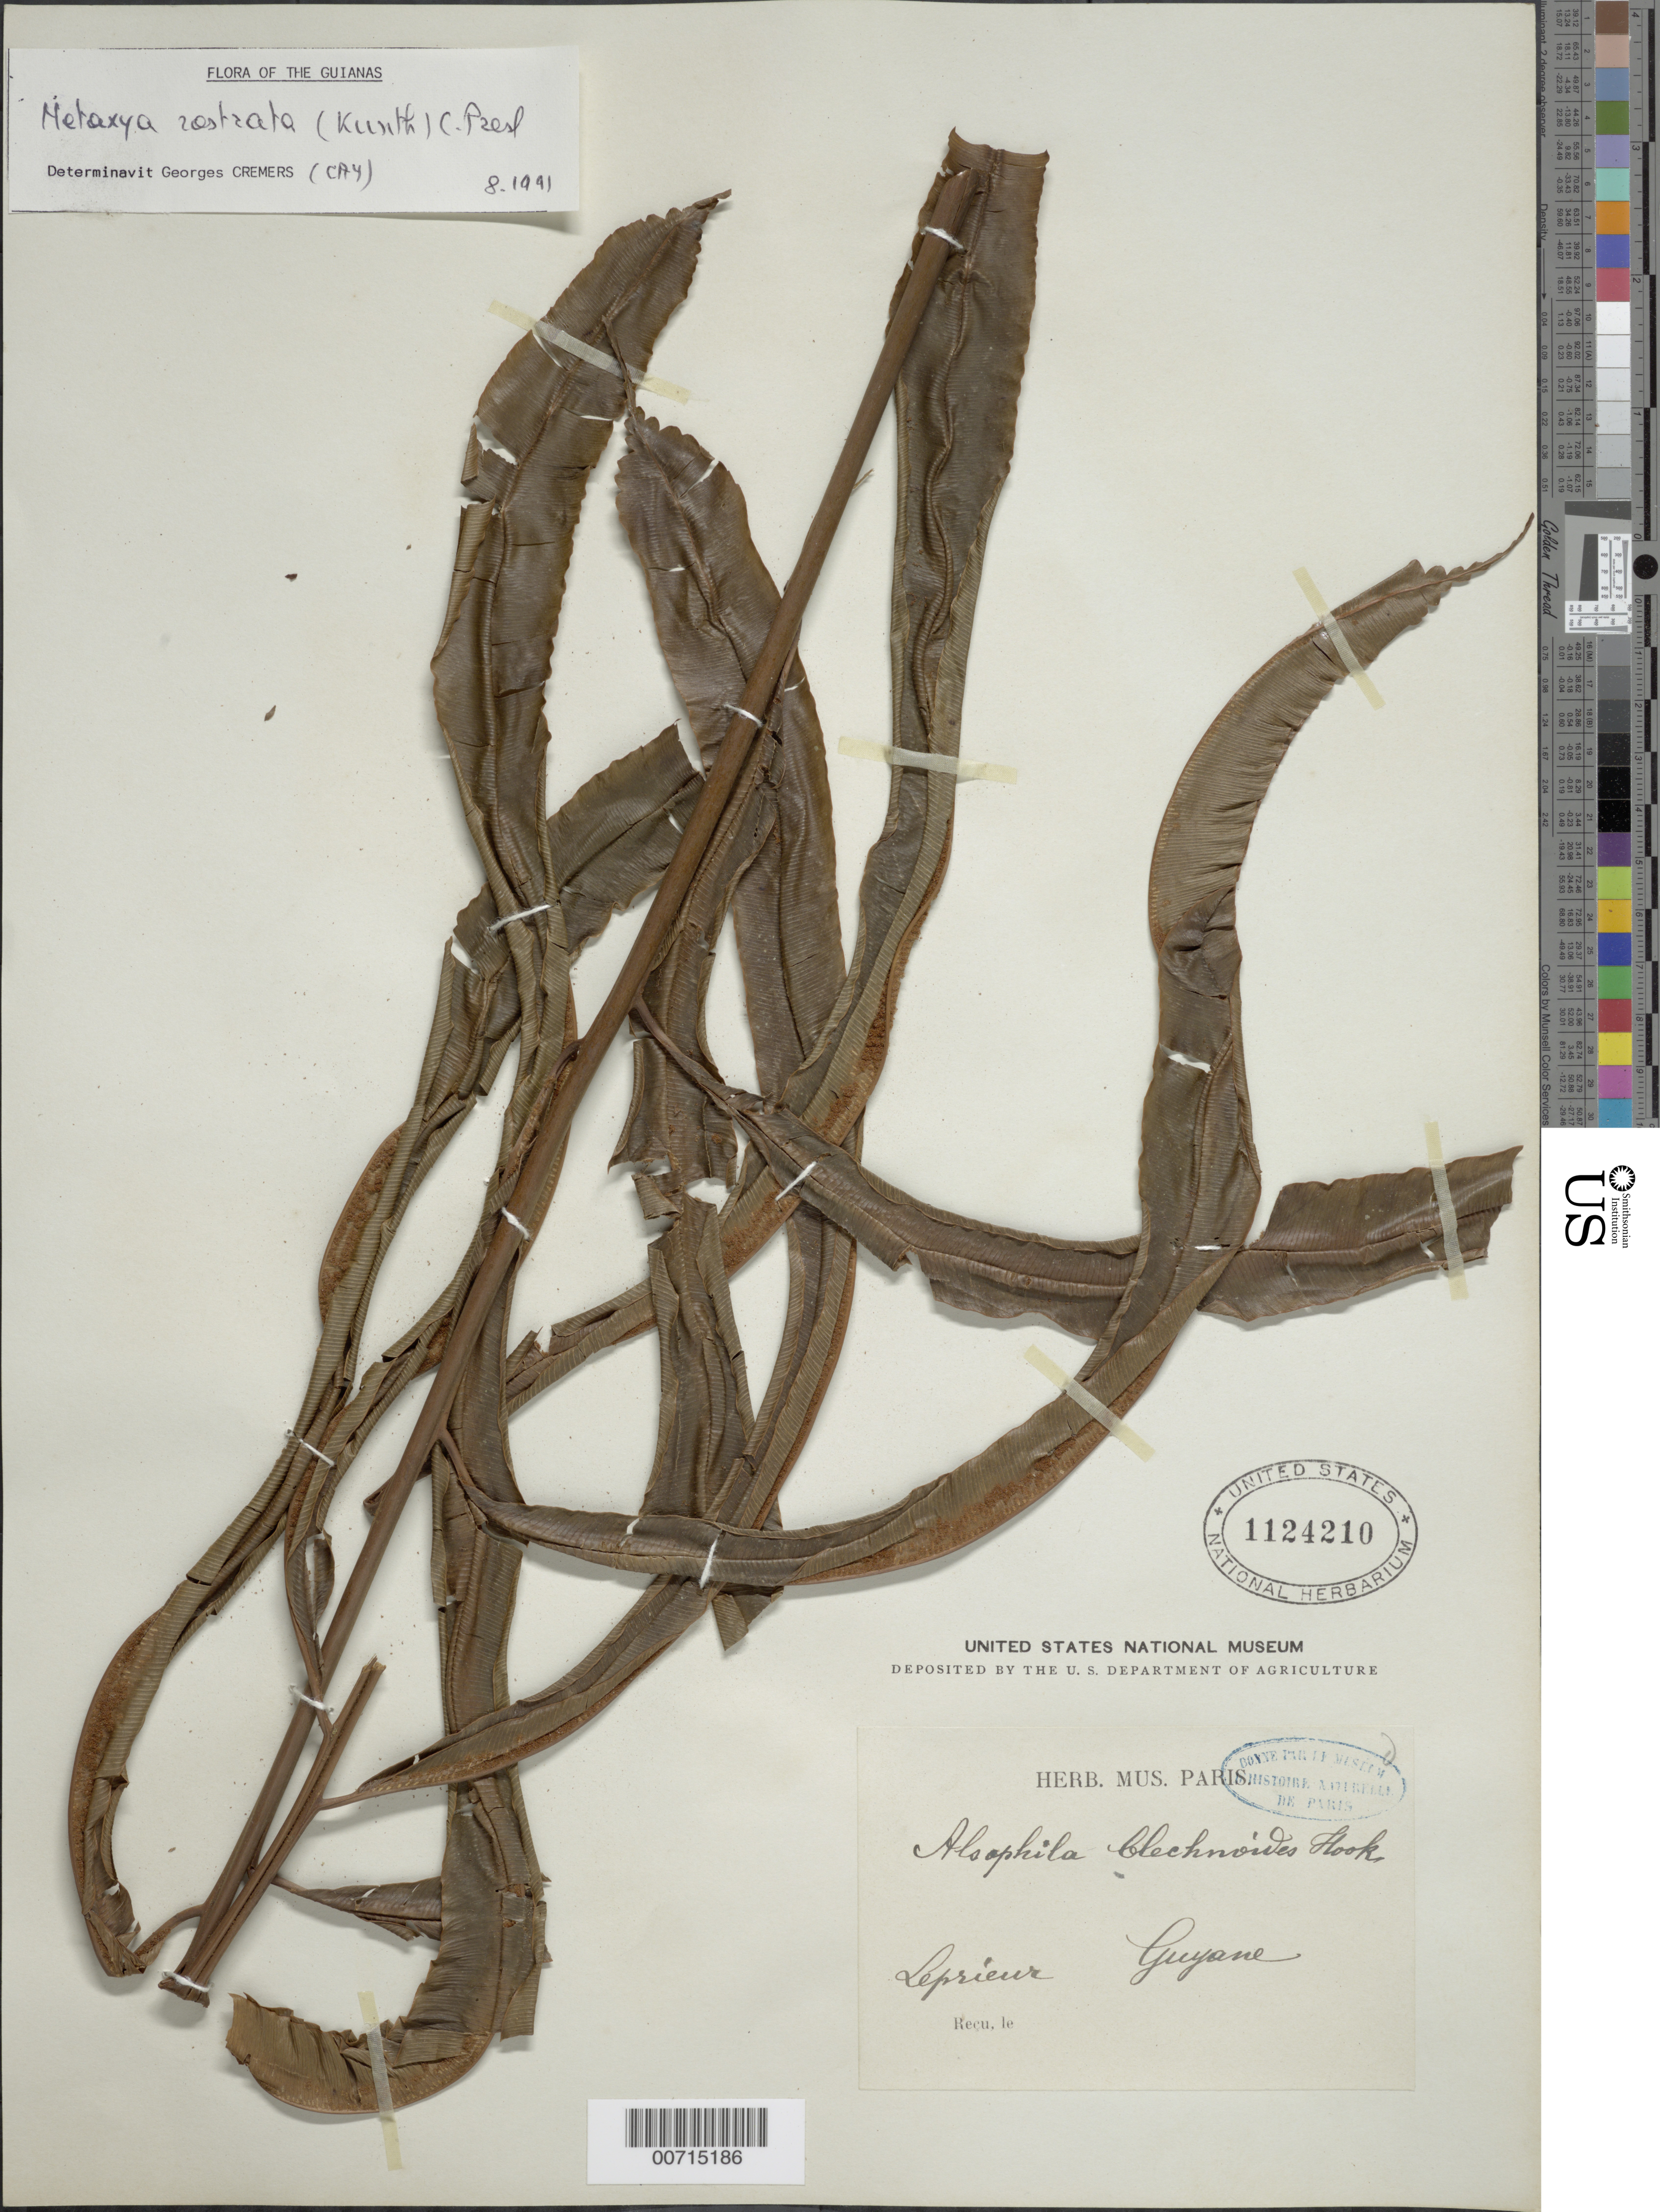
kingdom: Plantae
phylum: Tracheophyta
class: Polypodiopsida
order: Cyatheales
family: Metaxyaceae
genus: Metaxya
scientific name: Metaxya rostrata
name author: (Kunth) C. Presl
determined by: Cremers, Georges A.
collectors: F. M. R. Leprieur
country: French Guiana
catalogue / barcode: US 1124210